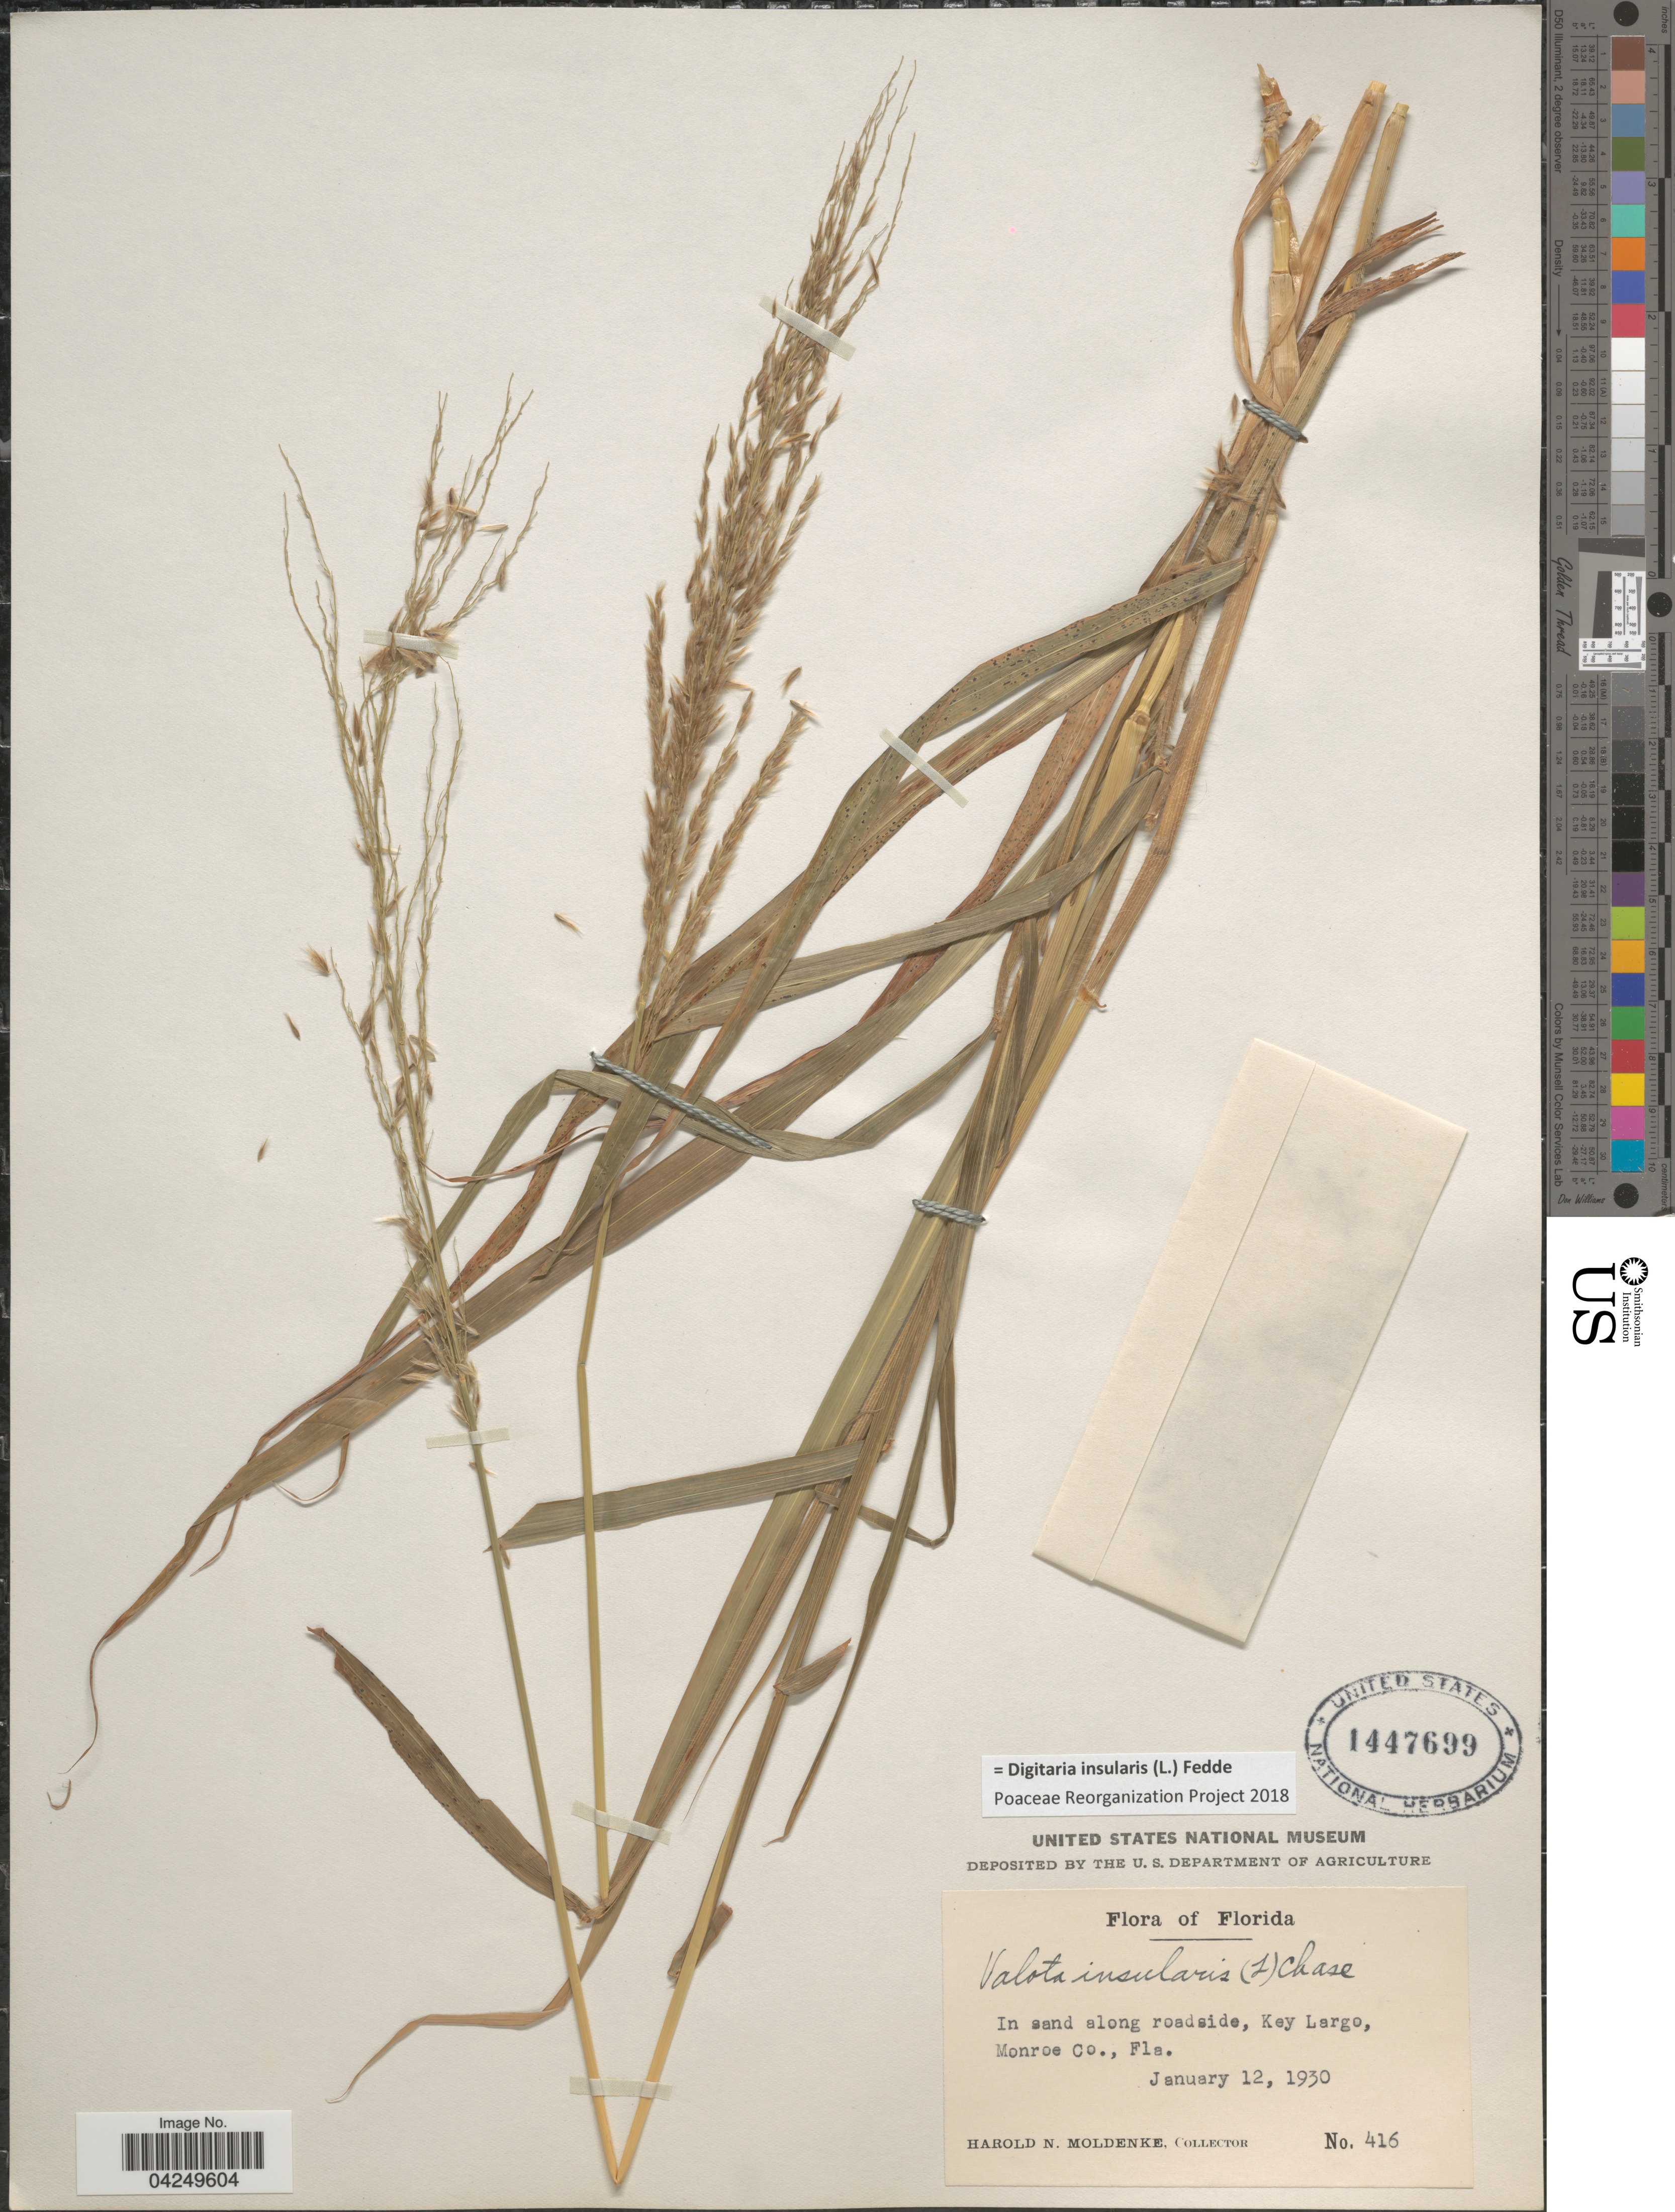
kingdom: Plantae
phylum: Tracheophyta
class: Liliopsida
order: Poales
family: Poaceae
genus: Digitaria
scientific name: Digitaria insularis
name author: (L.) Fedde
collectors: H. N. Moldenke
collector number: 416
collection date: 1930-01-12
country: United States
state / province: Florida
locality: In sand along roadside, Key Largo, Monroe Co.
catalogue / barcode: US 1447699